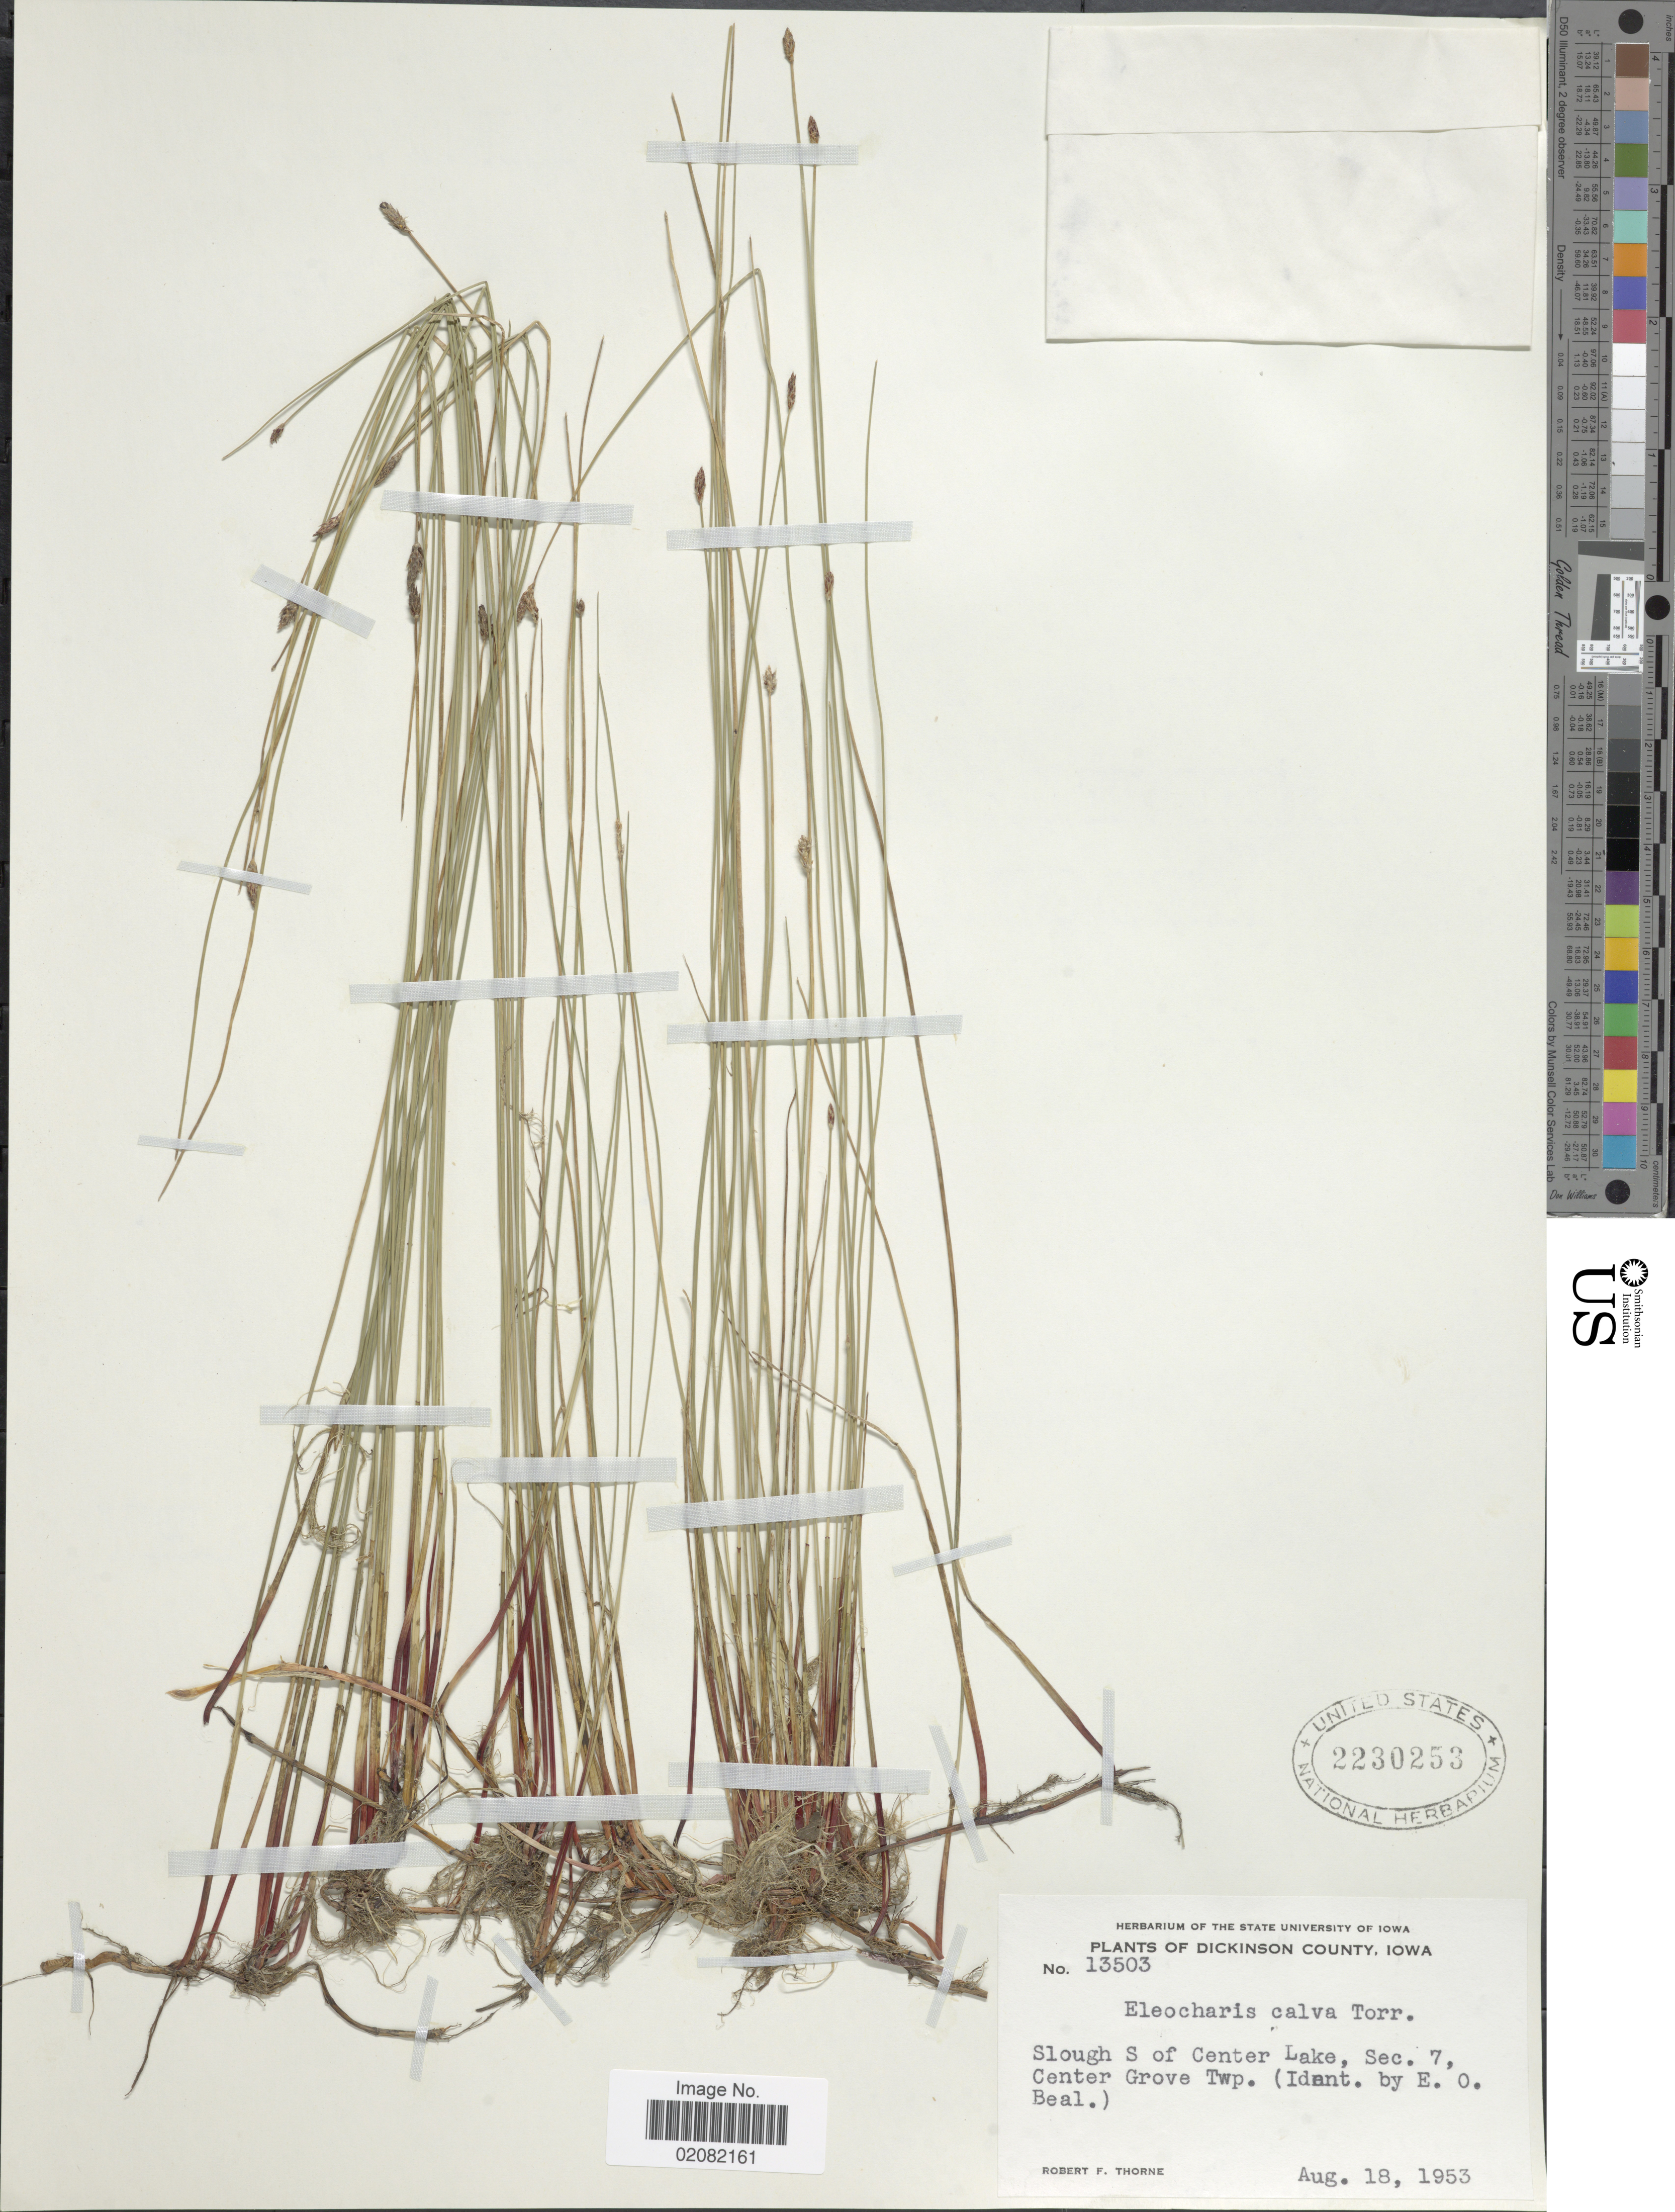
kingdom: Plantae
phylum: Tracheophyta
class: Liliopsida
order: Poales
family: Cyperaceae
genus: Eleocharis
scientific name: Eleocharis erythropoda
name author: Steud.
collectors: R. F. Thorne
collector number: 13503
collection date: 1953-08-18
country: United States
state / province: Iowa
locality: Dickinson County, Slough S of Center lake, Sec. 7, Center Grove Twp.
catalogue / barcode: US 2230253